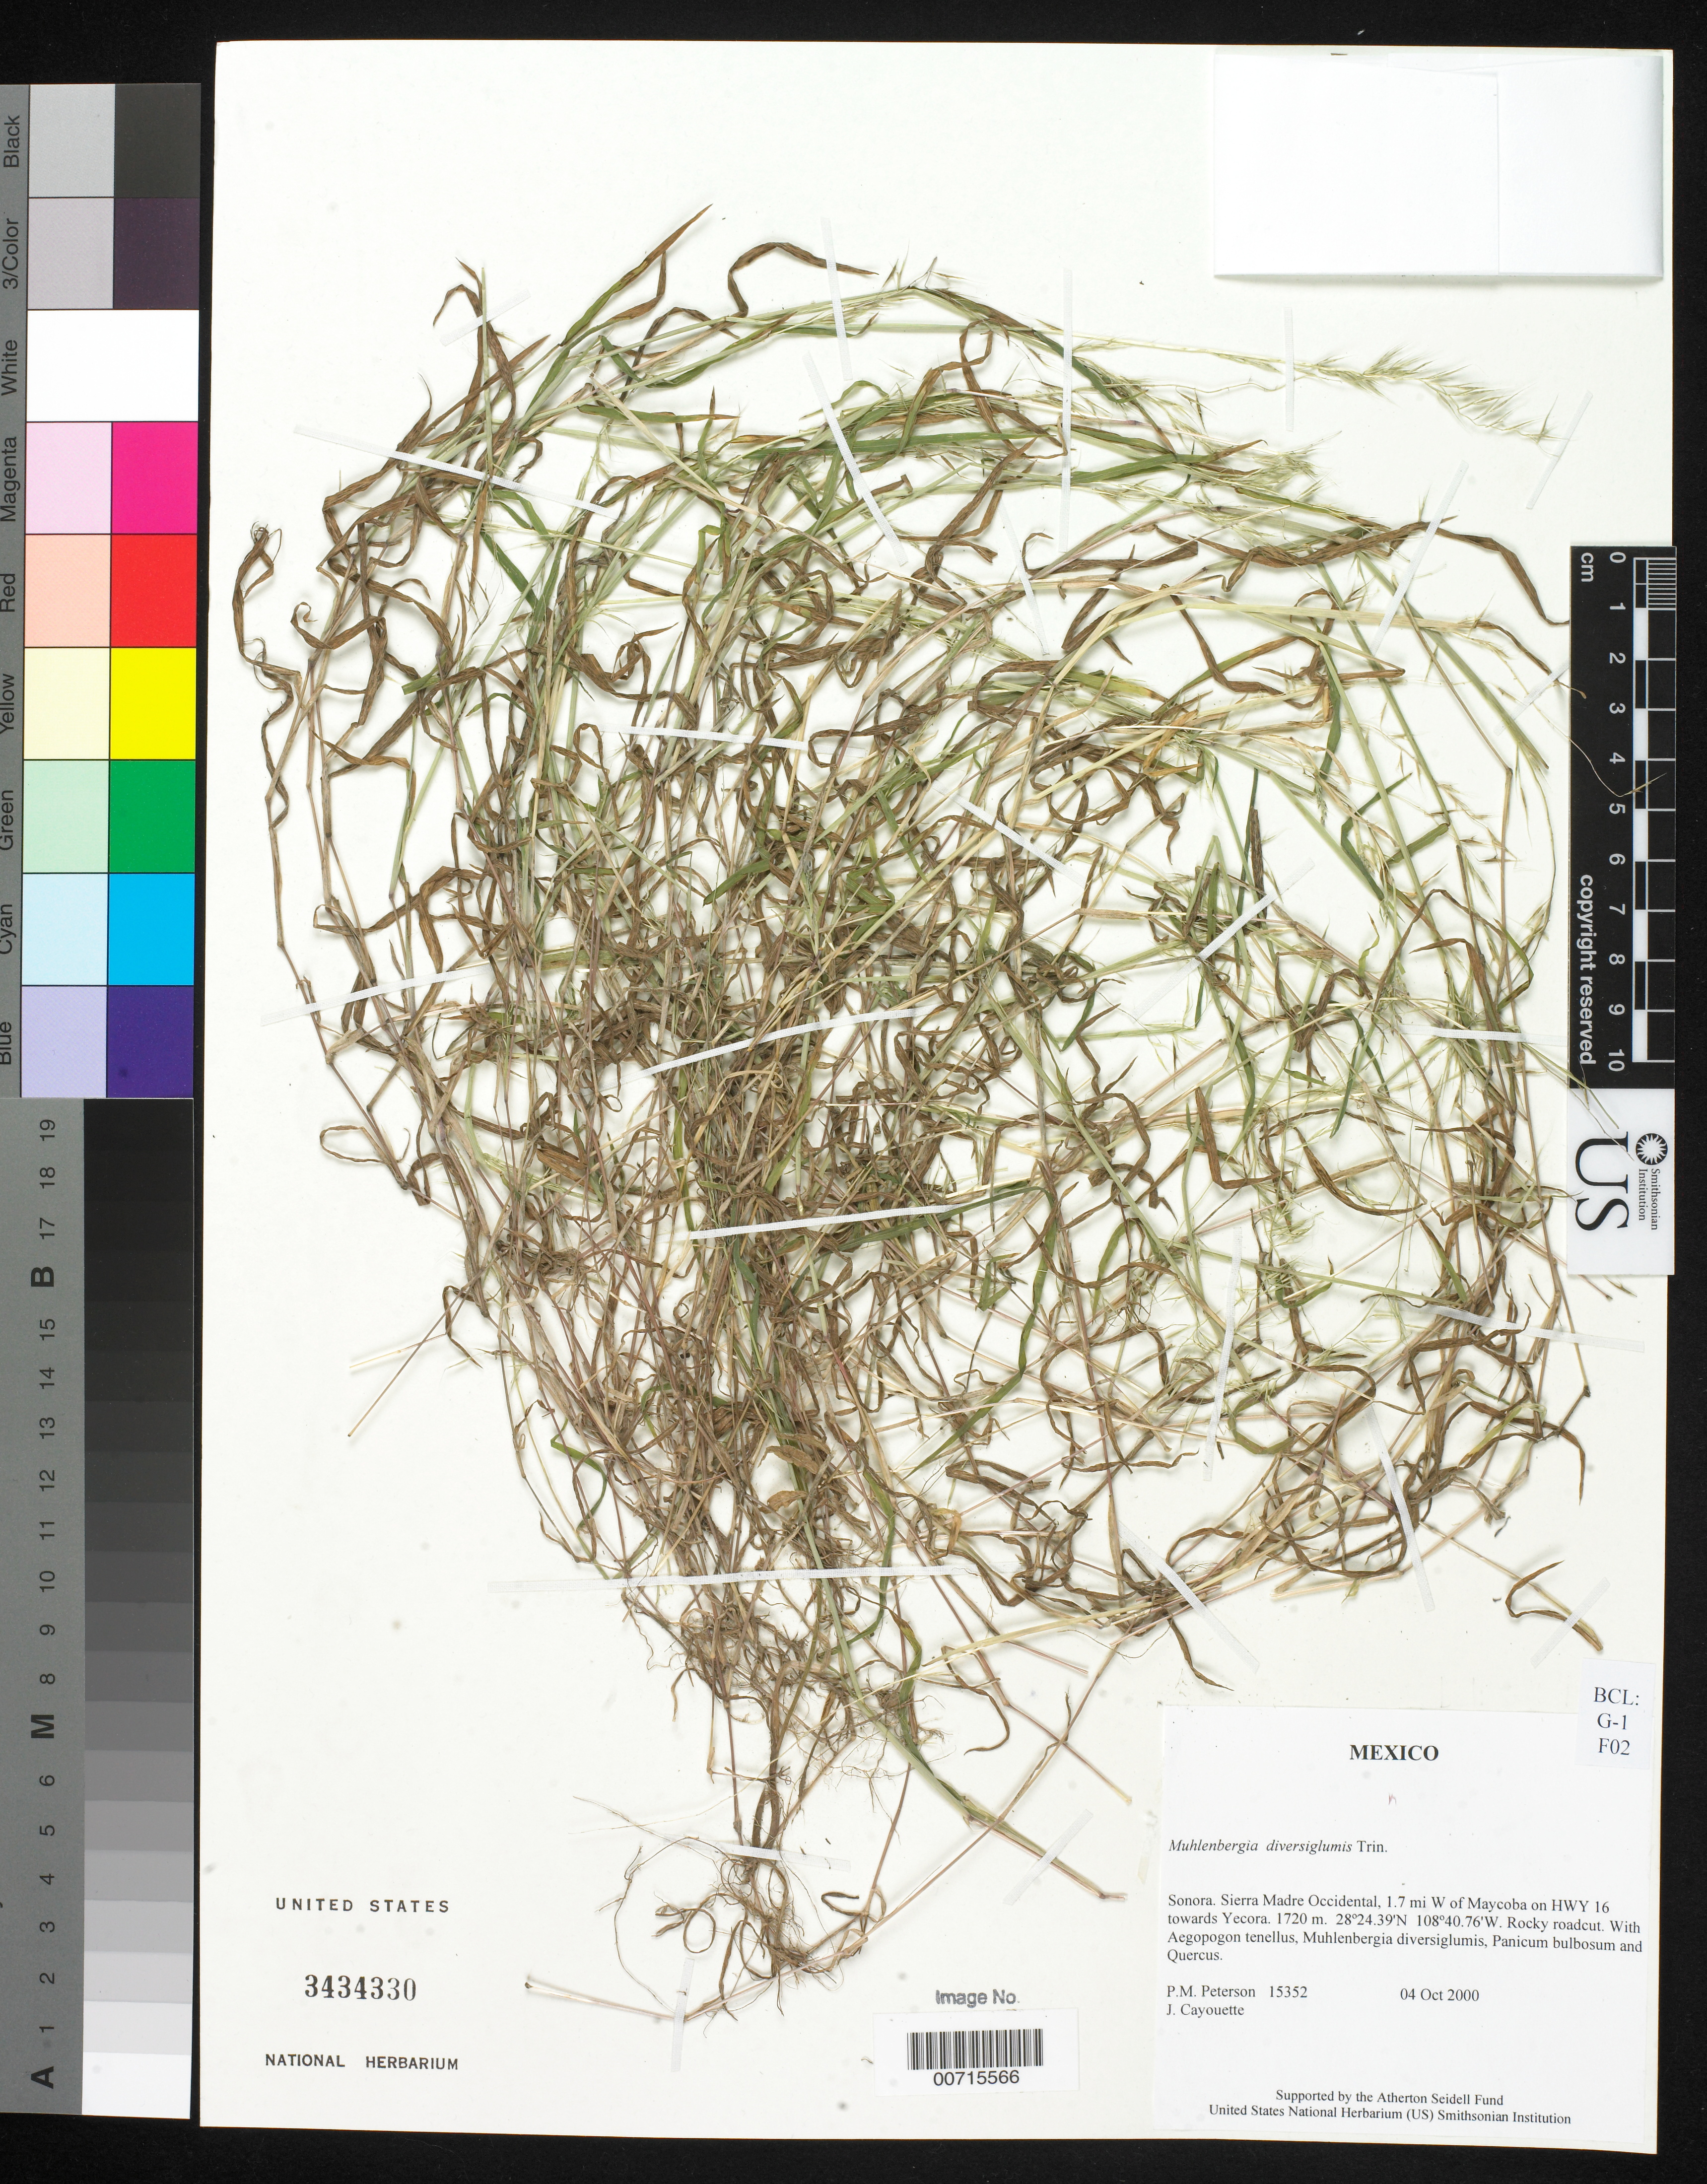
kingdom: Plantae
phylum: Tracheophyta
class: Liliopsida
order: Poales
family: Poaceae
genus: Muhlenbergia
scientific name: Muhlenbergia diversiglumis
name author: Trin.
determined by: Peterson, Paul M., (BOT), Smithsonian Institution - National Museum of Natural History (UNITED STATES)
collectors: P. M. Peterson & J. Cayouette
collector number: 15352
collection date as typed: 04 Oct 2000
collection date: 2000-10-04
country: Mexico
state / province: Sonora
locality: Sierra Madre Occidental, 1.7 mi W of Maycoba on HWY 16 towards Yecora.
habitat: Rocky roadcut.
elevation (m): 1720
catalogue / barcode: US 3434330